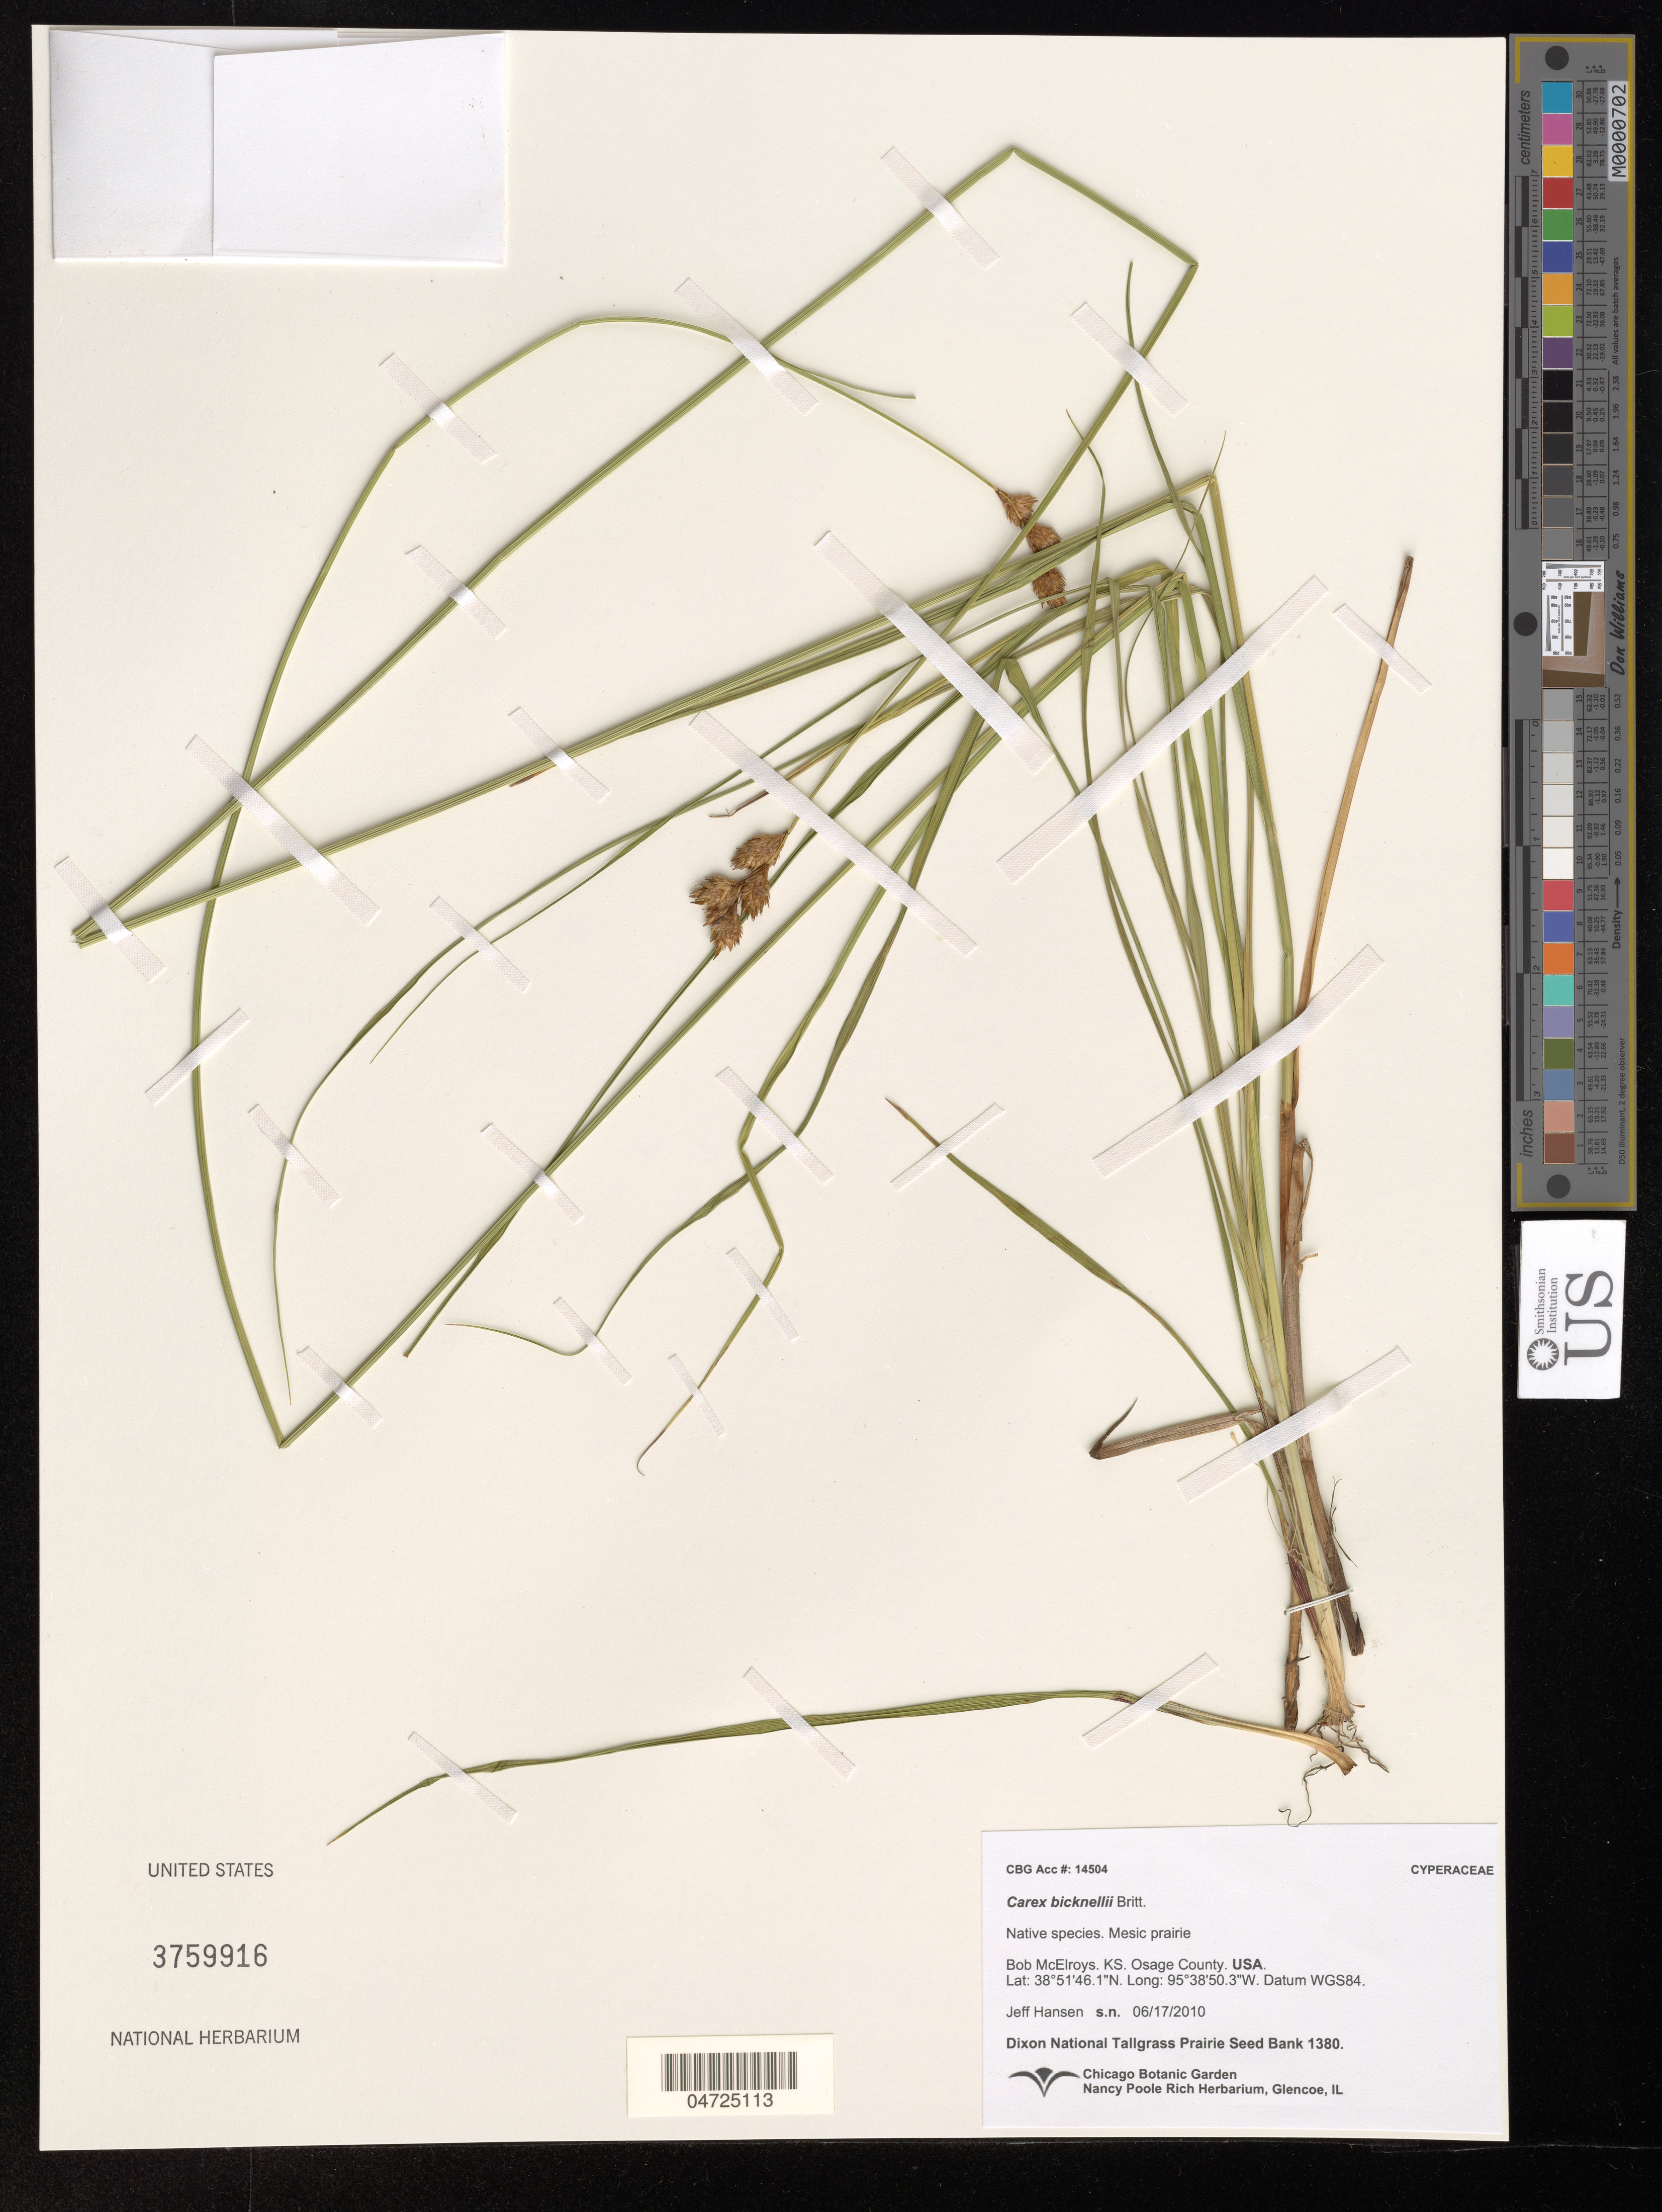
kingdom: Plantae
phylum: Tracheophyta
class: Liliopsida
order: Poales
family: Cyperaceae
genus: Carex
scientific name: Carex bicknellii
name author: Britton & A. Br.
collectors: J. Hansen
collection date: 2010-06-17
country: United States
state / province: Kansas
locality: Bob McElroys. Osage County. Datum WGS84.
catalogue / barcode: US 3759916